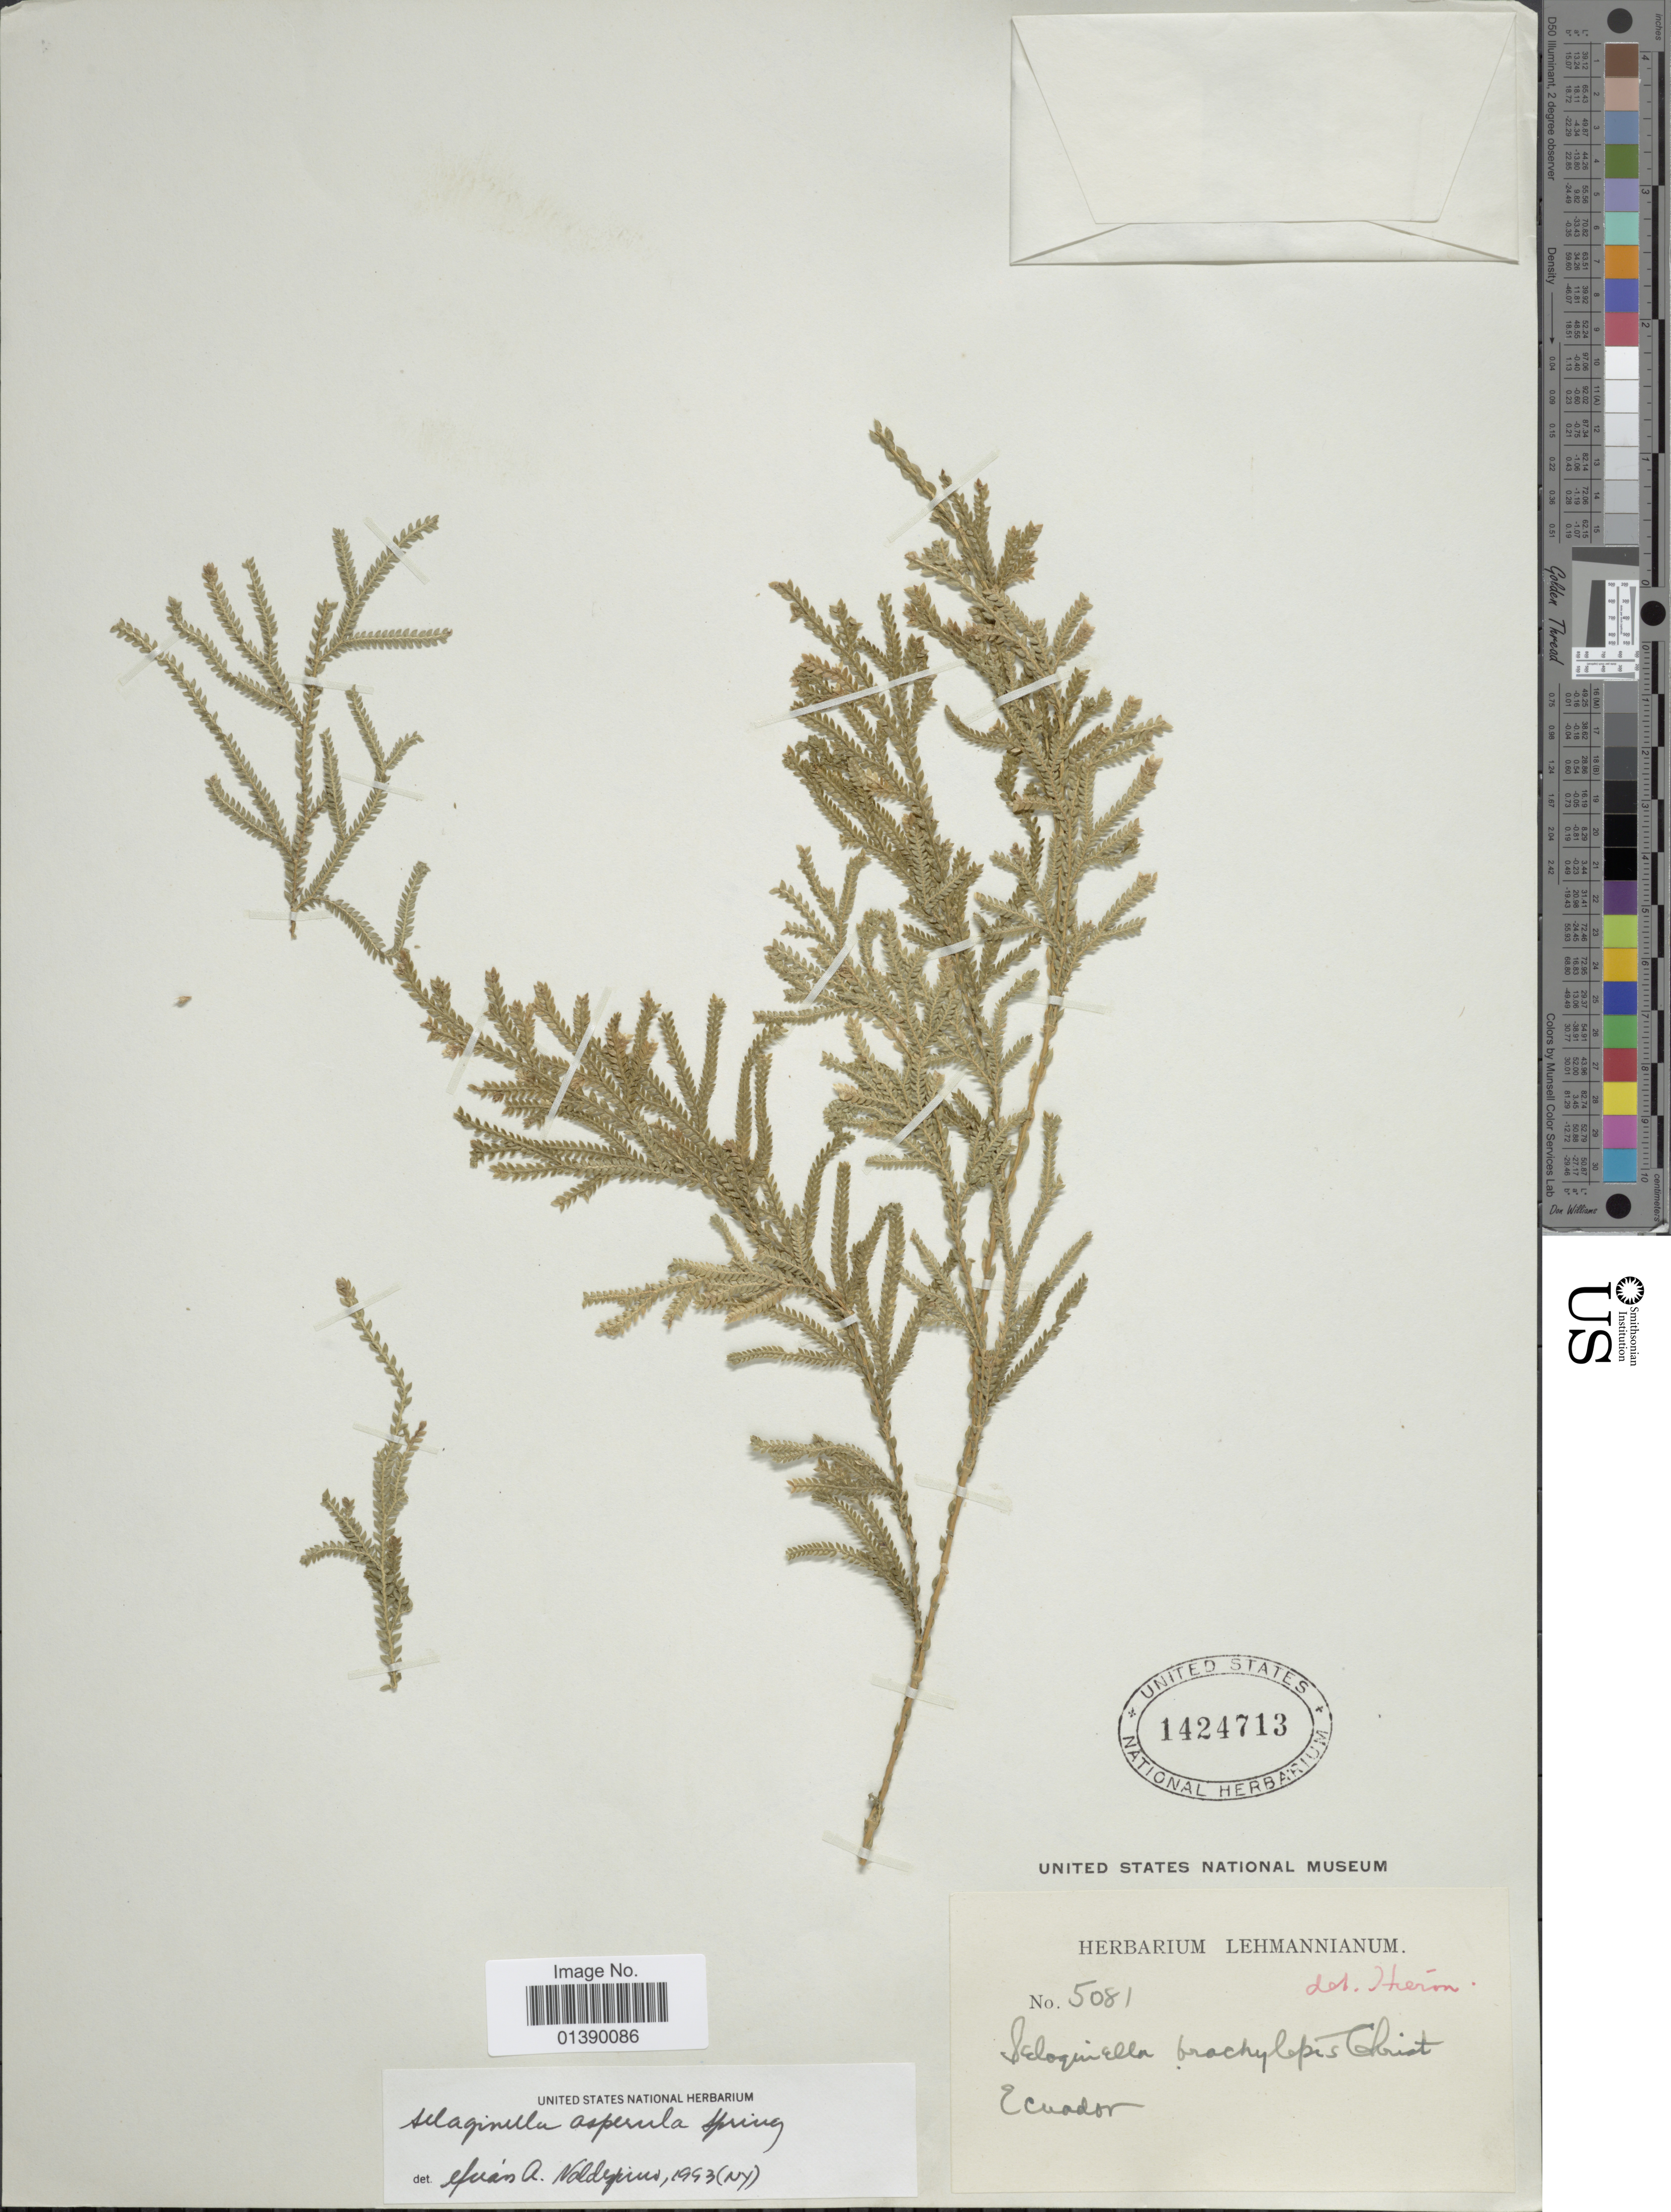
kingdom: Plantae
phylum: Tracheophyta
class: Lycopodiopsida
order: Selaginellales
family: Selaginellaceae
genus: Selaginella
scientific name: Selaginella asperula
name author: Spring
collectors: ex herb. Lehmannianum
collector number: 5081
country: Ecuador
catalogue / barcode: US 1424713